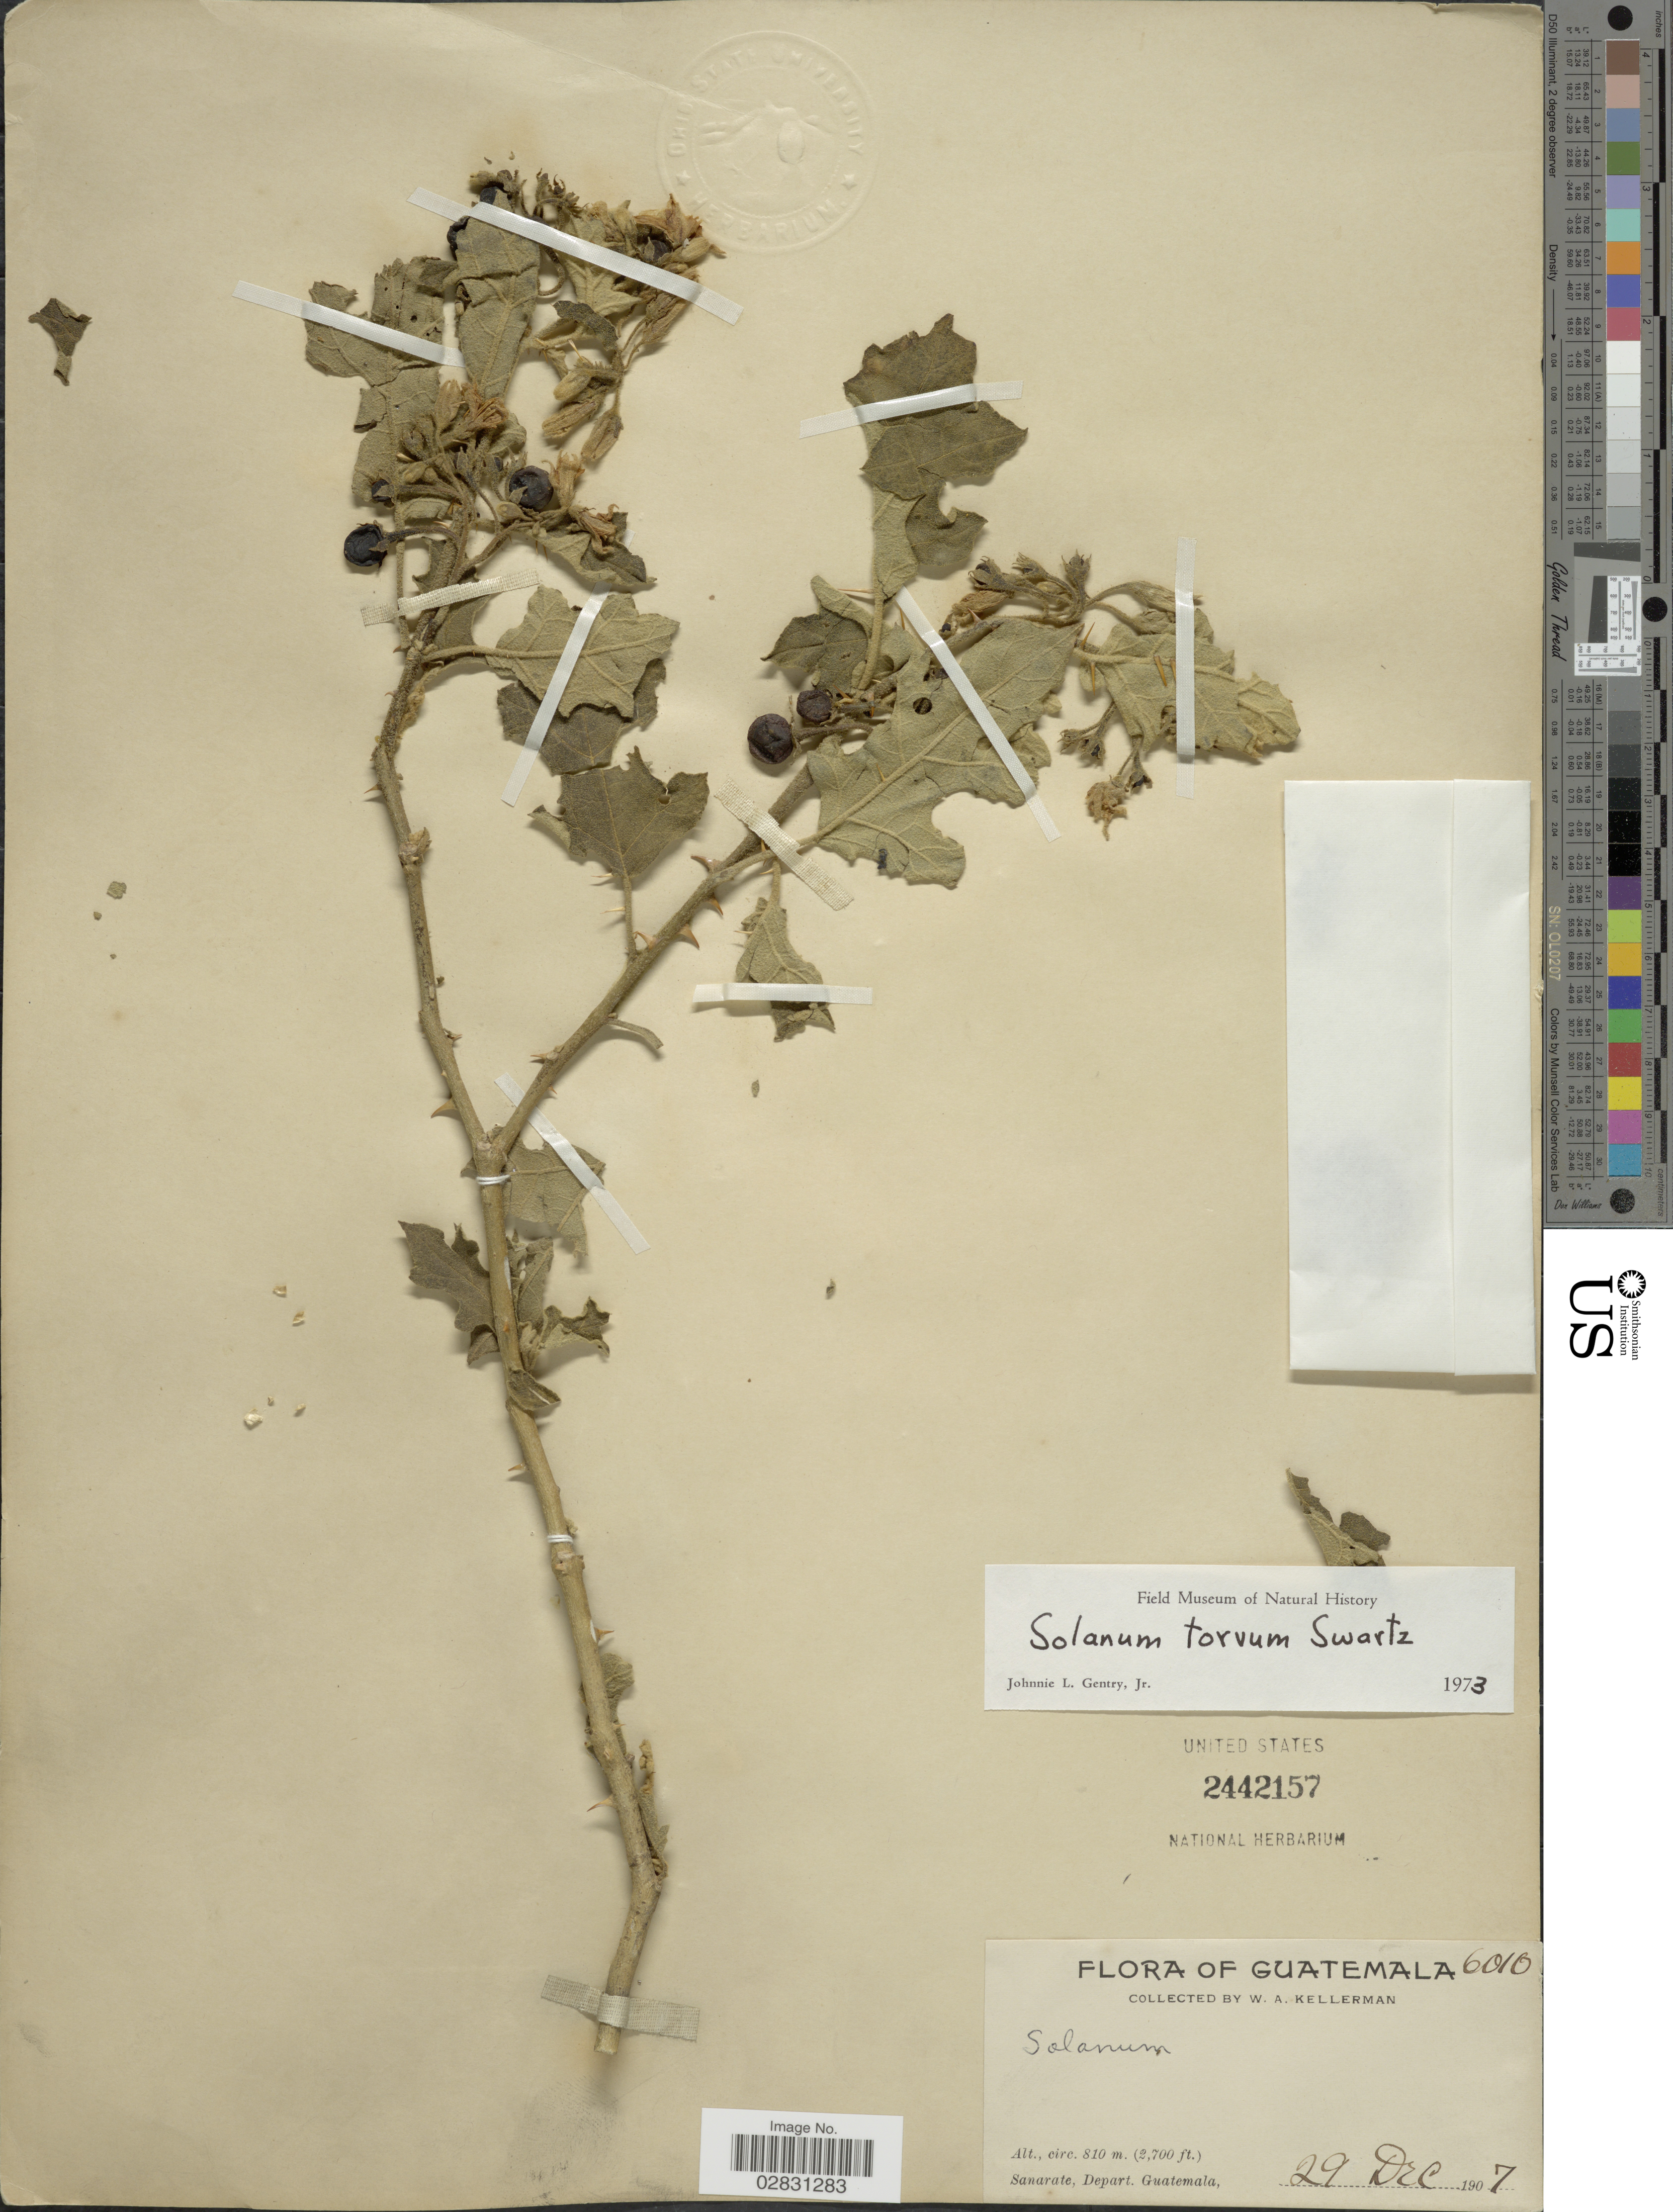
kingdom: Plantae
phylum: Tracheophyta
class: Magnoliopsida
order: Solanales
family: Solanaceae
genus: Solanum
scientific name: Solanum torvum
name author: Sw.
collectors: W. Kellerman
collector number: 6010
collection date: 1907-12-29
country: Guatemala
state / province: Guatemala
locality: Sanarate, Depart. Guatemala.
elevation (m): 810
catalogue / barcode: US 2442157